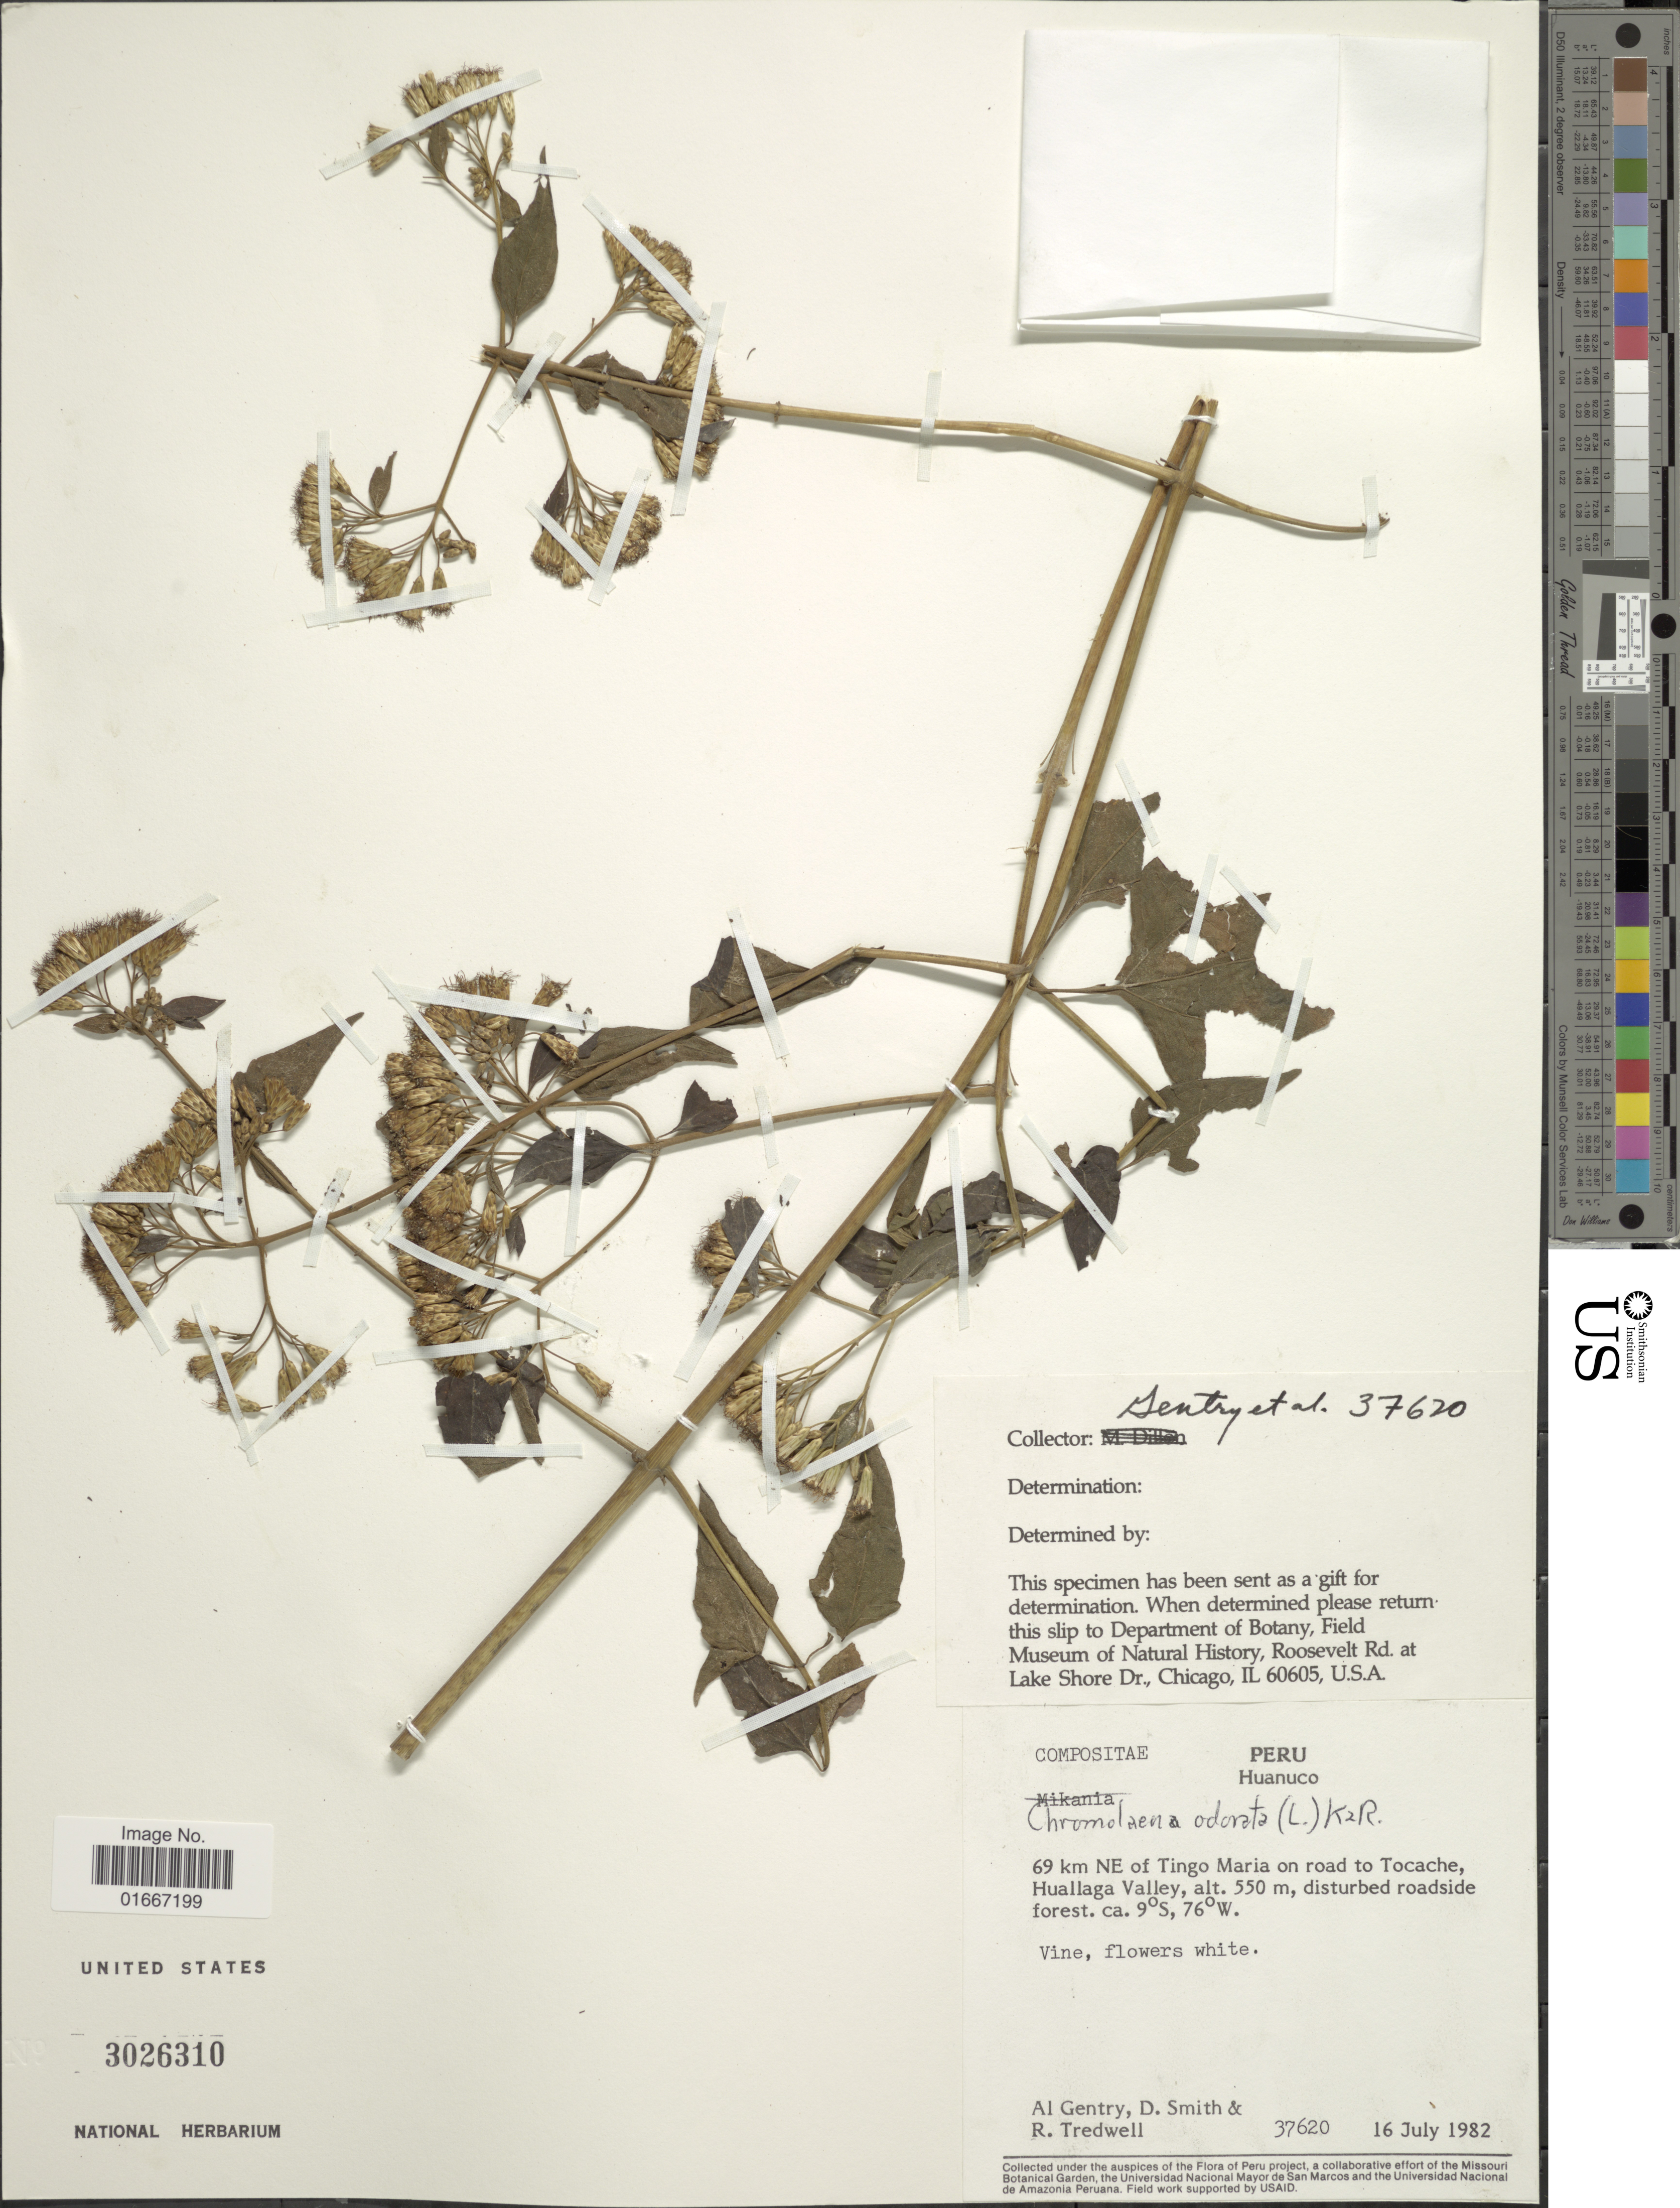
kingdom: Plantae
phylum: Tracheophyta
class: Magnoliopsida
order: Asterales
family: Asteraceae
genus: Chromolaena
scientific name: Chromolaena odorata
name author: (L.) R.M. King & H. Rob.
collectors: A. H. Gentry, D. Smith & R. Tredwell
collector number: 37620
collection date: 1982-07-16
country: Peru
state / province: Huánuco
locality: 69 km NE of Tingo Maria on road to Tocache, Huallaga Valley, disturbed roadside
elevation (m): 550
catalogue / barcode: US 3026310